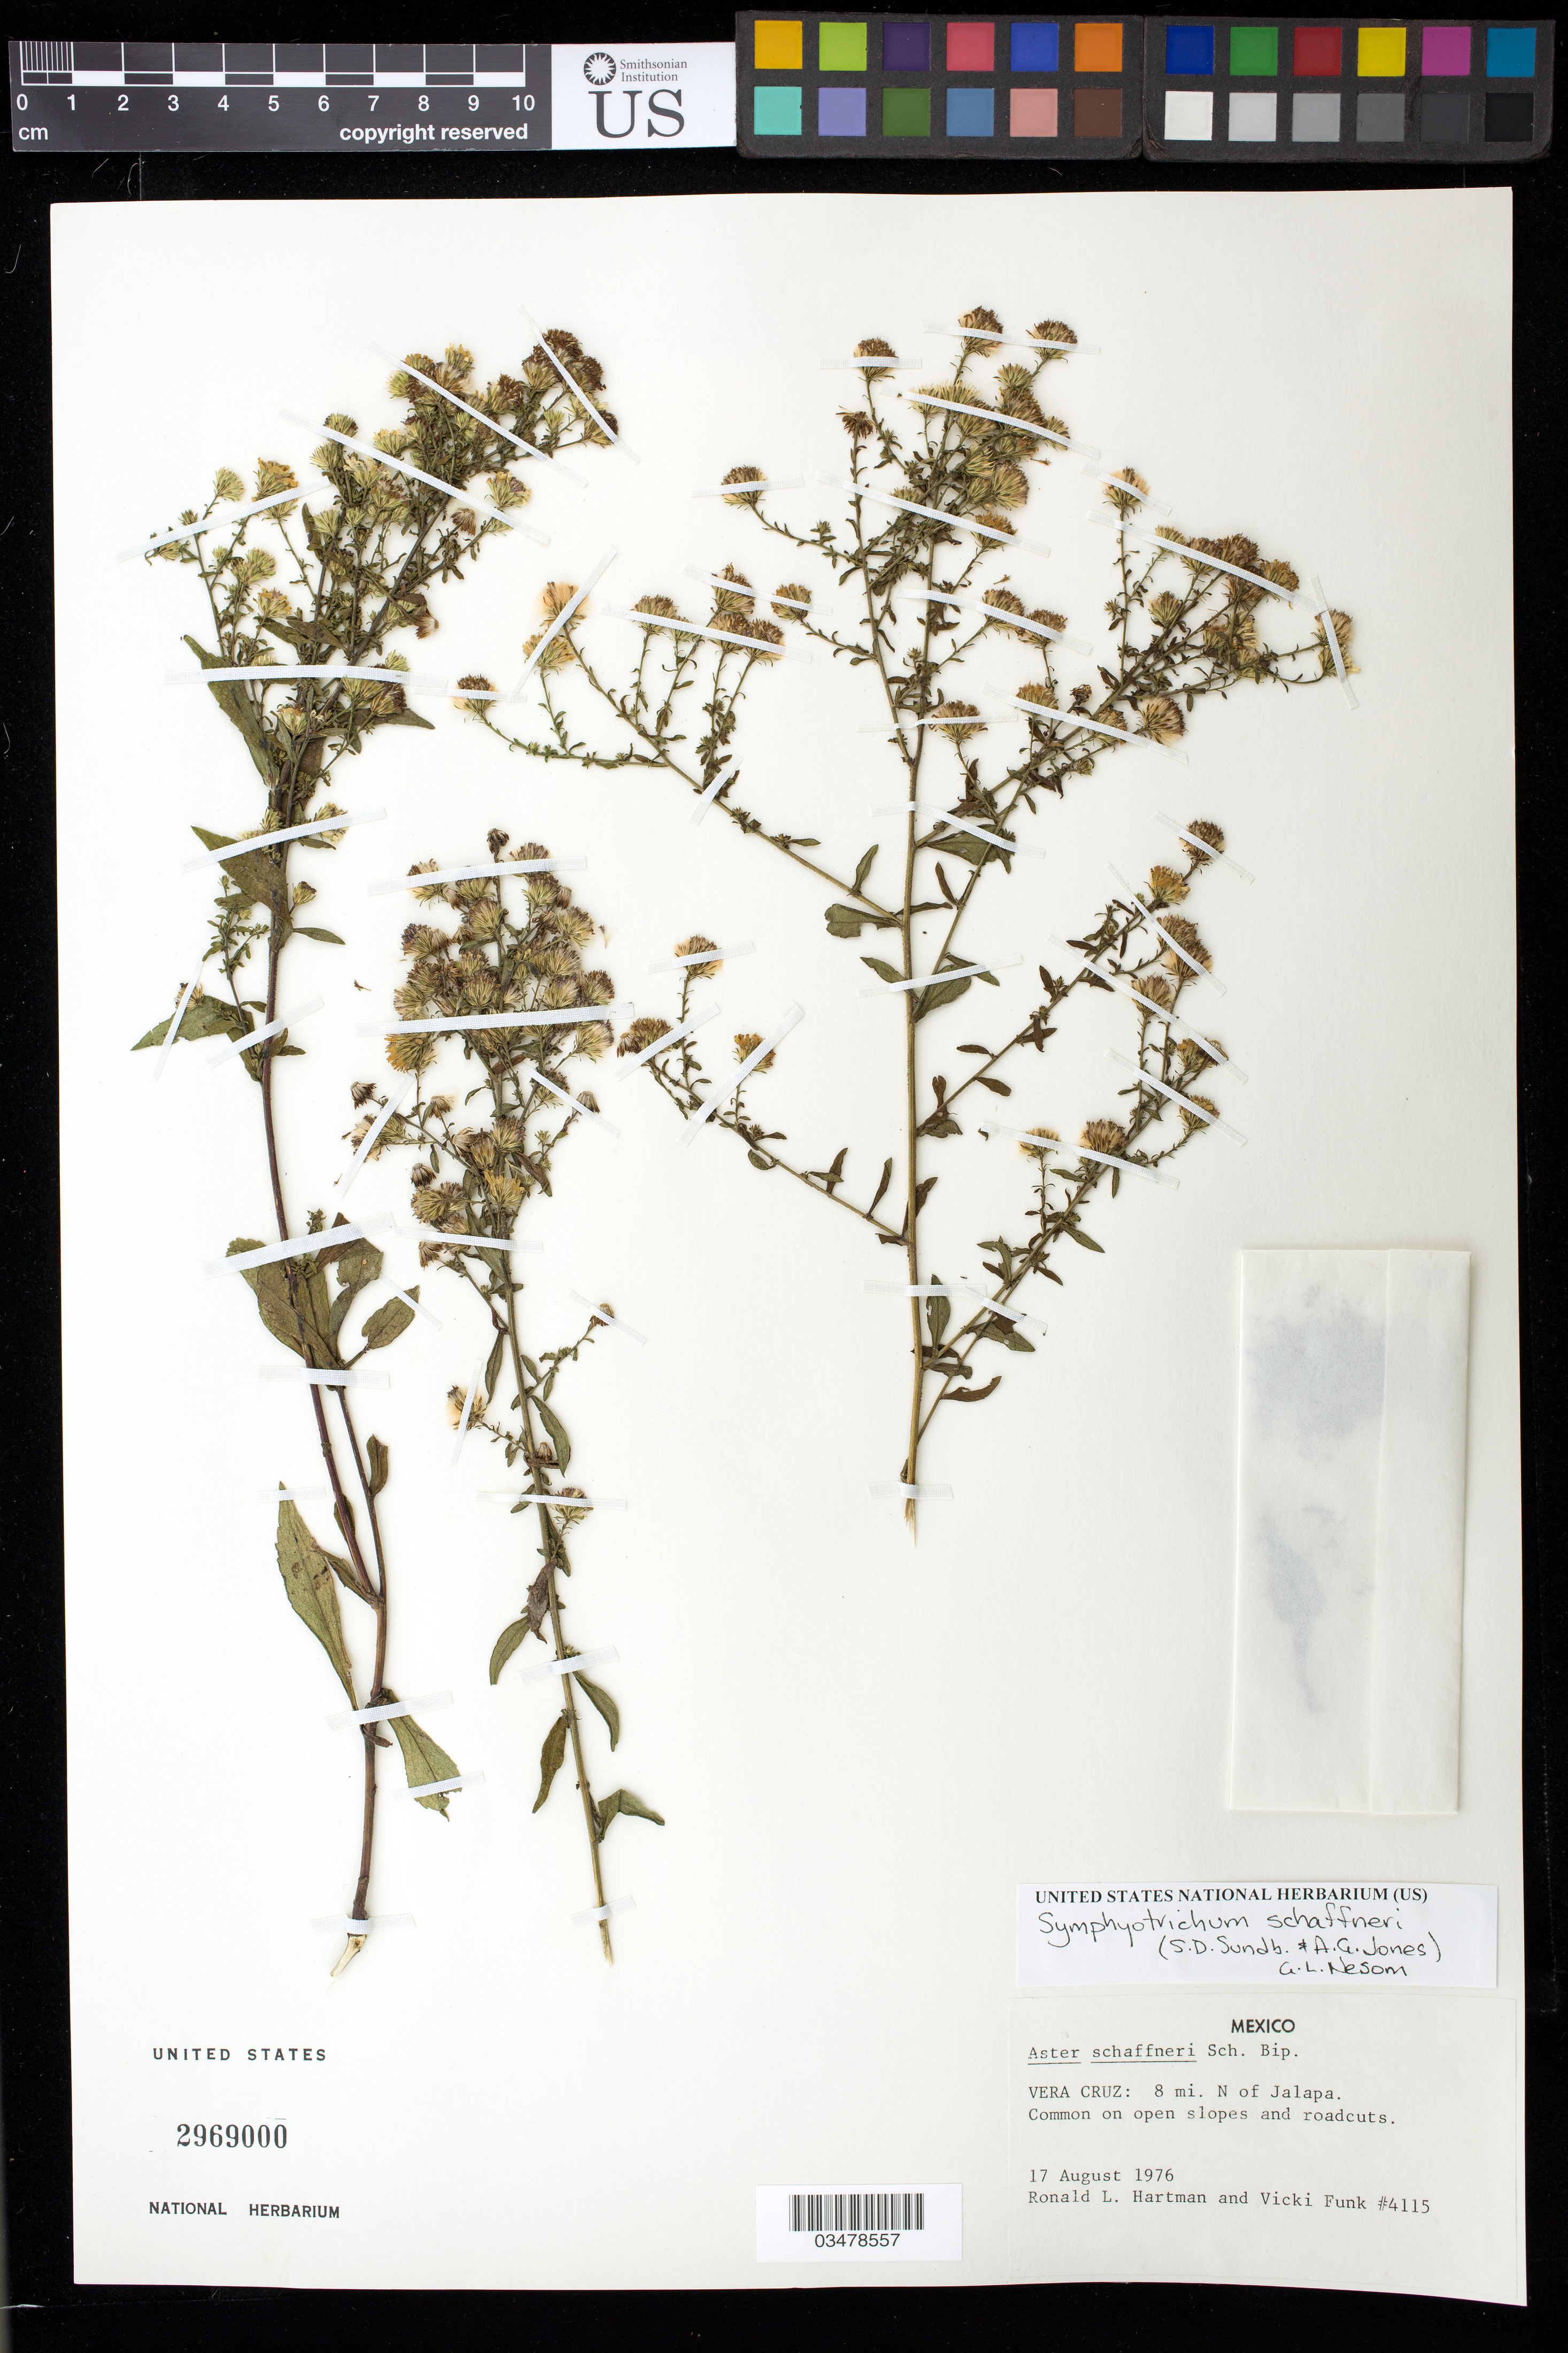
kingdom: Plantae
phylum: Tracheophyta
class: Magnoliopsida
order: Asterales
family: Asteraceae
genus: Symphyotrichum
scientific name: Symphyotrichum schaffneri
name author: (S.D. Sundb. & A.G. Jones) G.L. Nesom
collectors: R. L. Hartman & V. Funk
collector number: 4115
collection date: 1976-08-17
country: Mexico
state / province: Veracruz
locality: Vera Cruz: 8 mi N of Jalapa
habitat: On open slopes and roadcuts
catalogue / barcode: US 2969000